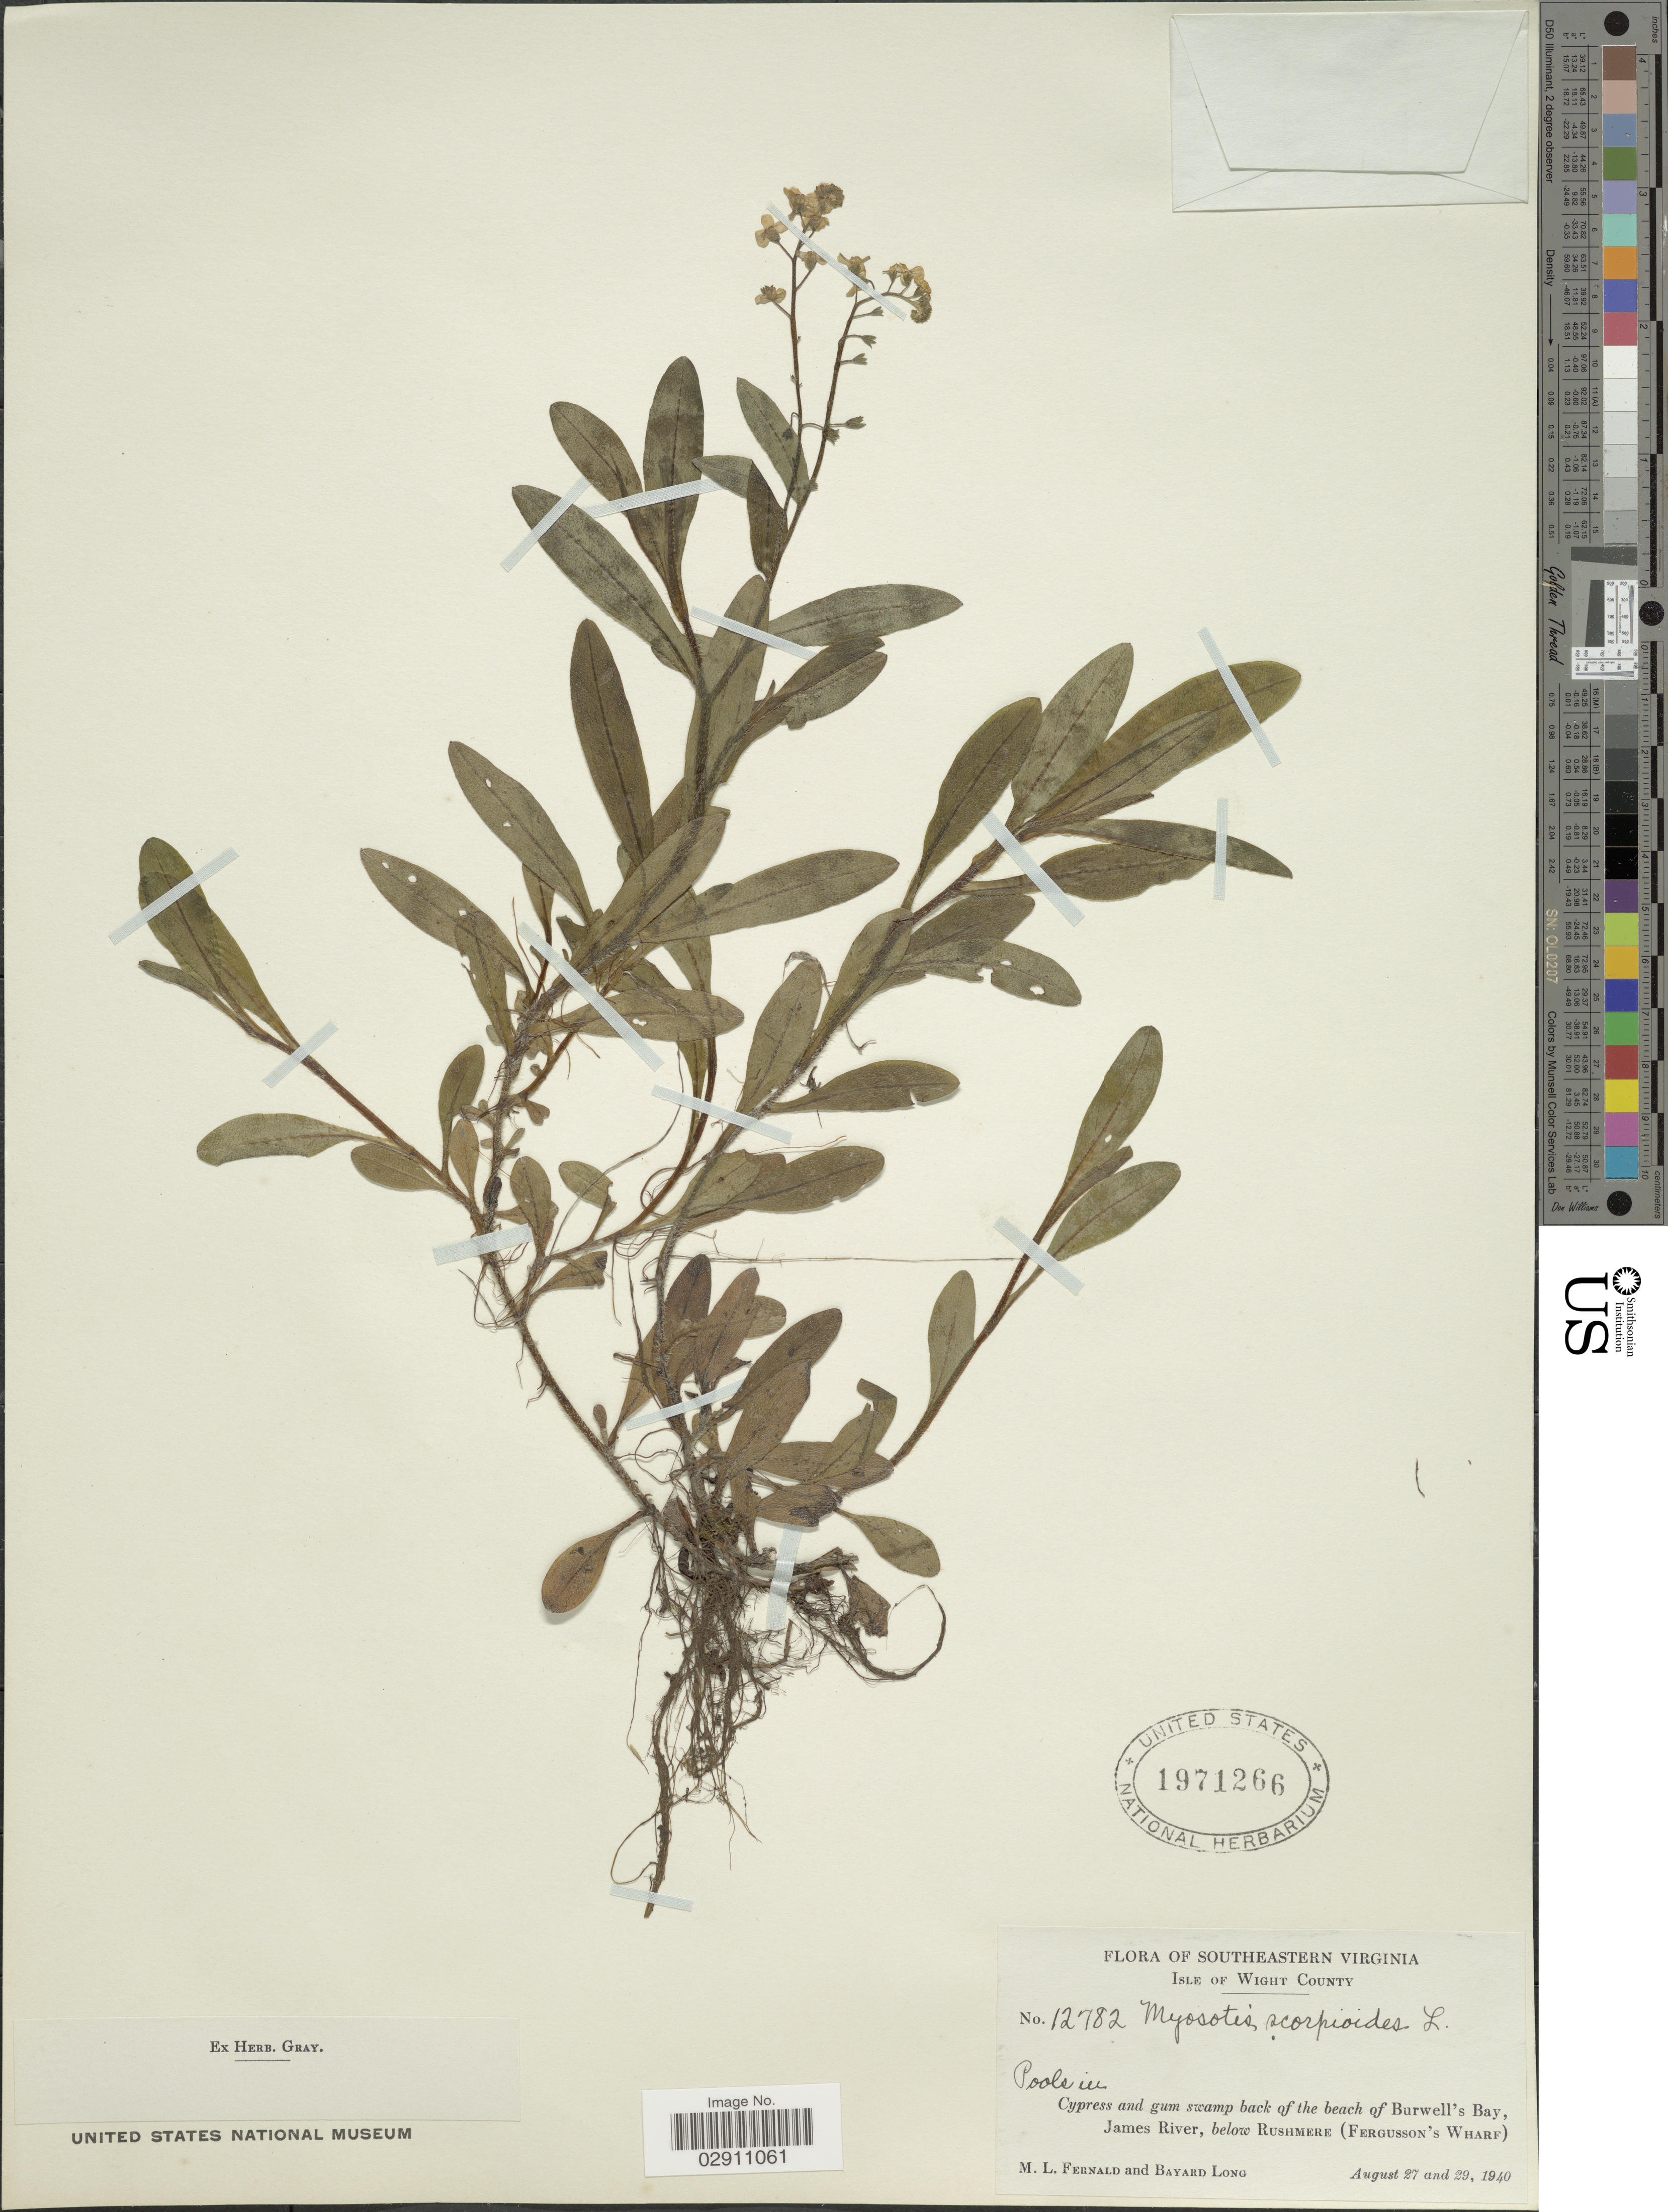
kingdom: Plantae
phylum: Tracheophyta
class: Magnoliopsida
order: Boraginales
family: Boraginaceae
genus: Myosotis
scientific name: Myosotis scorpioides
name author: L.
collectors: M. L. Fernald & B. Long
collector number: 12782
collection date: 1940-08-27/1940-08-29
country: United States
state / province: Virginia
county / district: Isle of Wight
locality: Pools in Southwestern Virginia, Isle and Wight County, Cypress and gum swamp back of the beach of Burwell's Bay, James River, below Rushmere (Fergusson's Wharf).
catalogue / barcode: US 1971266